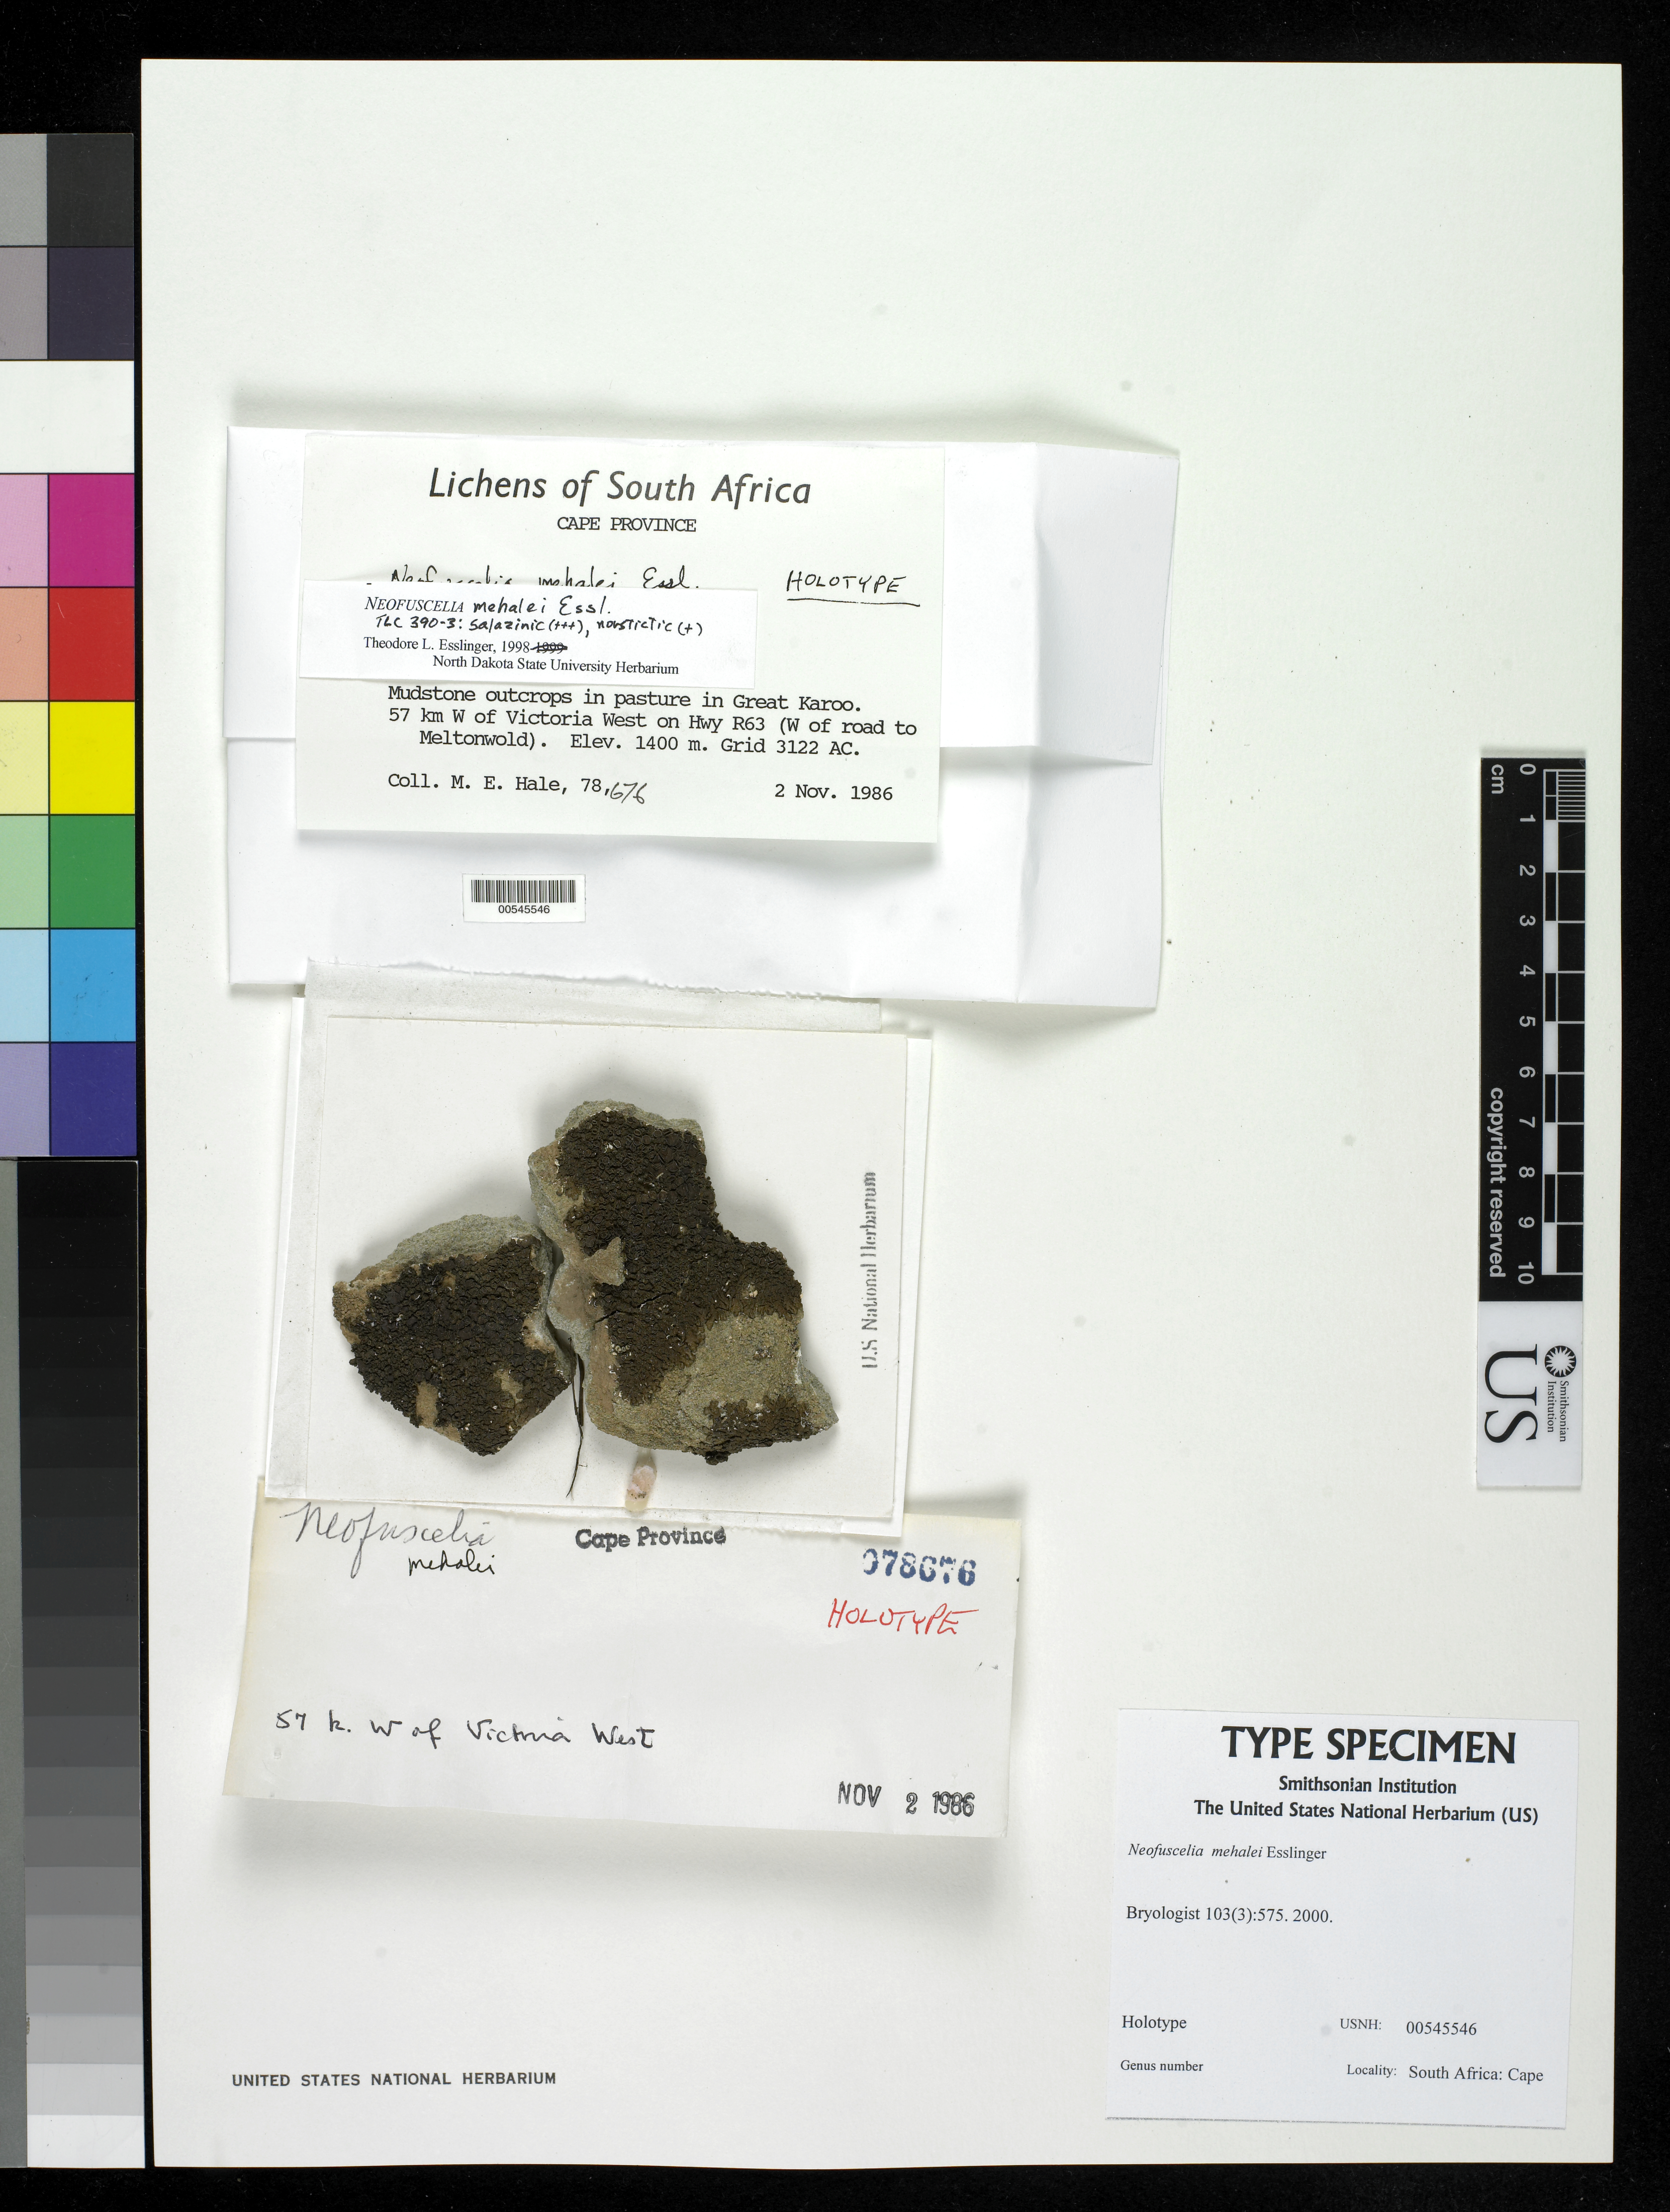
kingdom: Fungi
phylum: Ascomycota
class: Lecanoromycetes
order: Lecanorales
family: Parmeliaceae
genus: Neofuscelia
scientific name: Neofuscelia mehalei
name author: Essl.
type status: Holotype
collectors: M. Hale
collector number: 78676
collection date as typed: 02 Nov 1986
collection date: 1986-11-02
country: South Africa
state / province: Northern Cape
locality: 57 km W of Victoria W on Hwy R63 (W of road to Meltonwold). Grid 3122 AC.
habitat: Mudstone outcrops in pasture in Great Karoo.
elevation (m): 1400